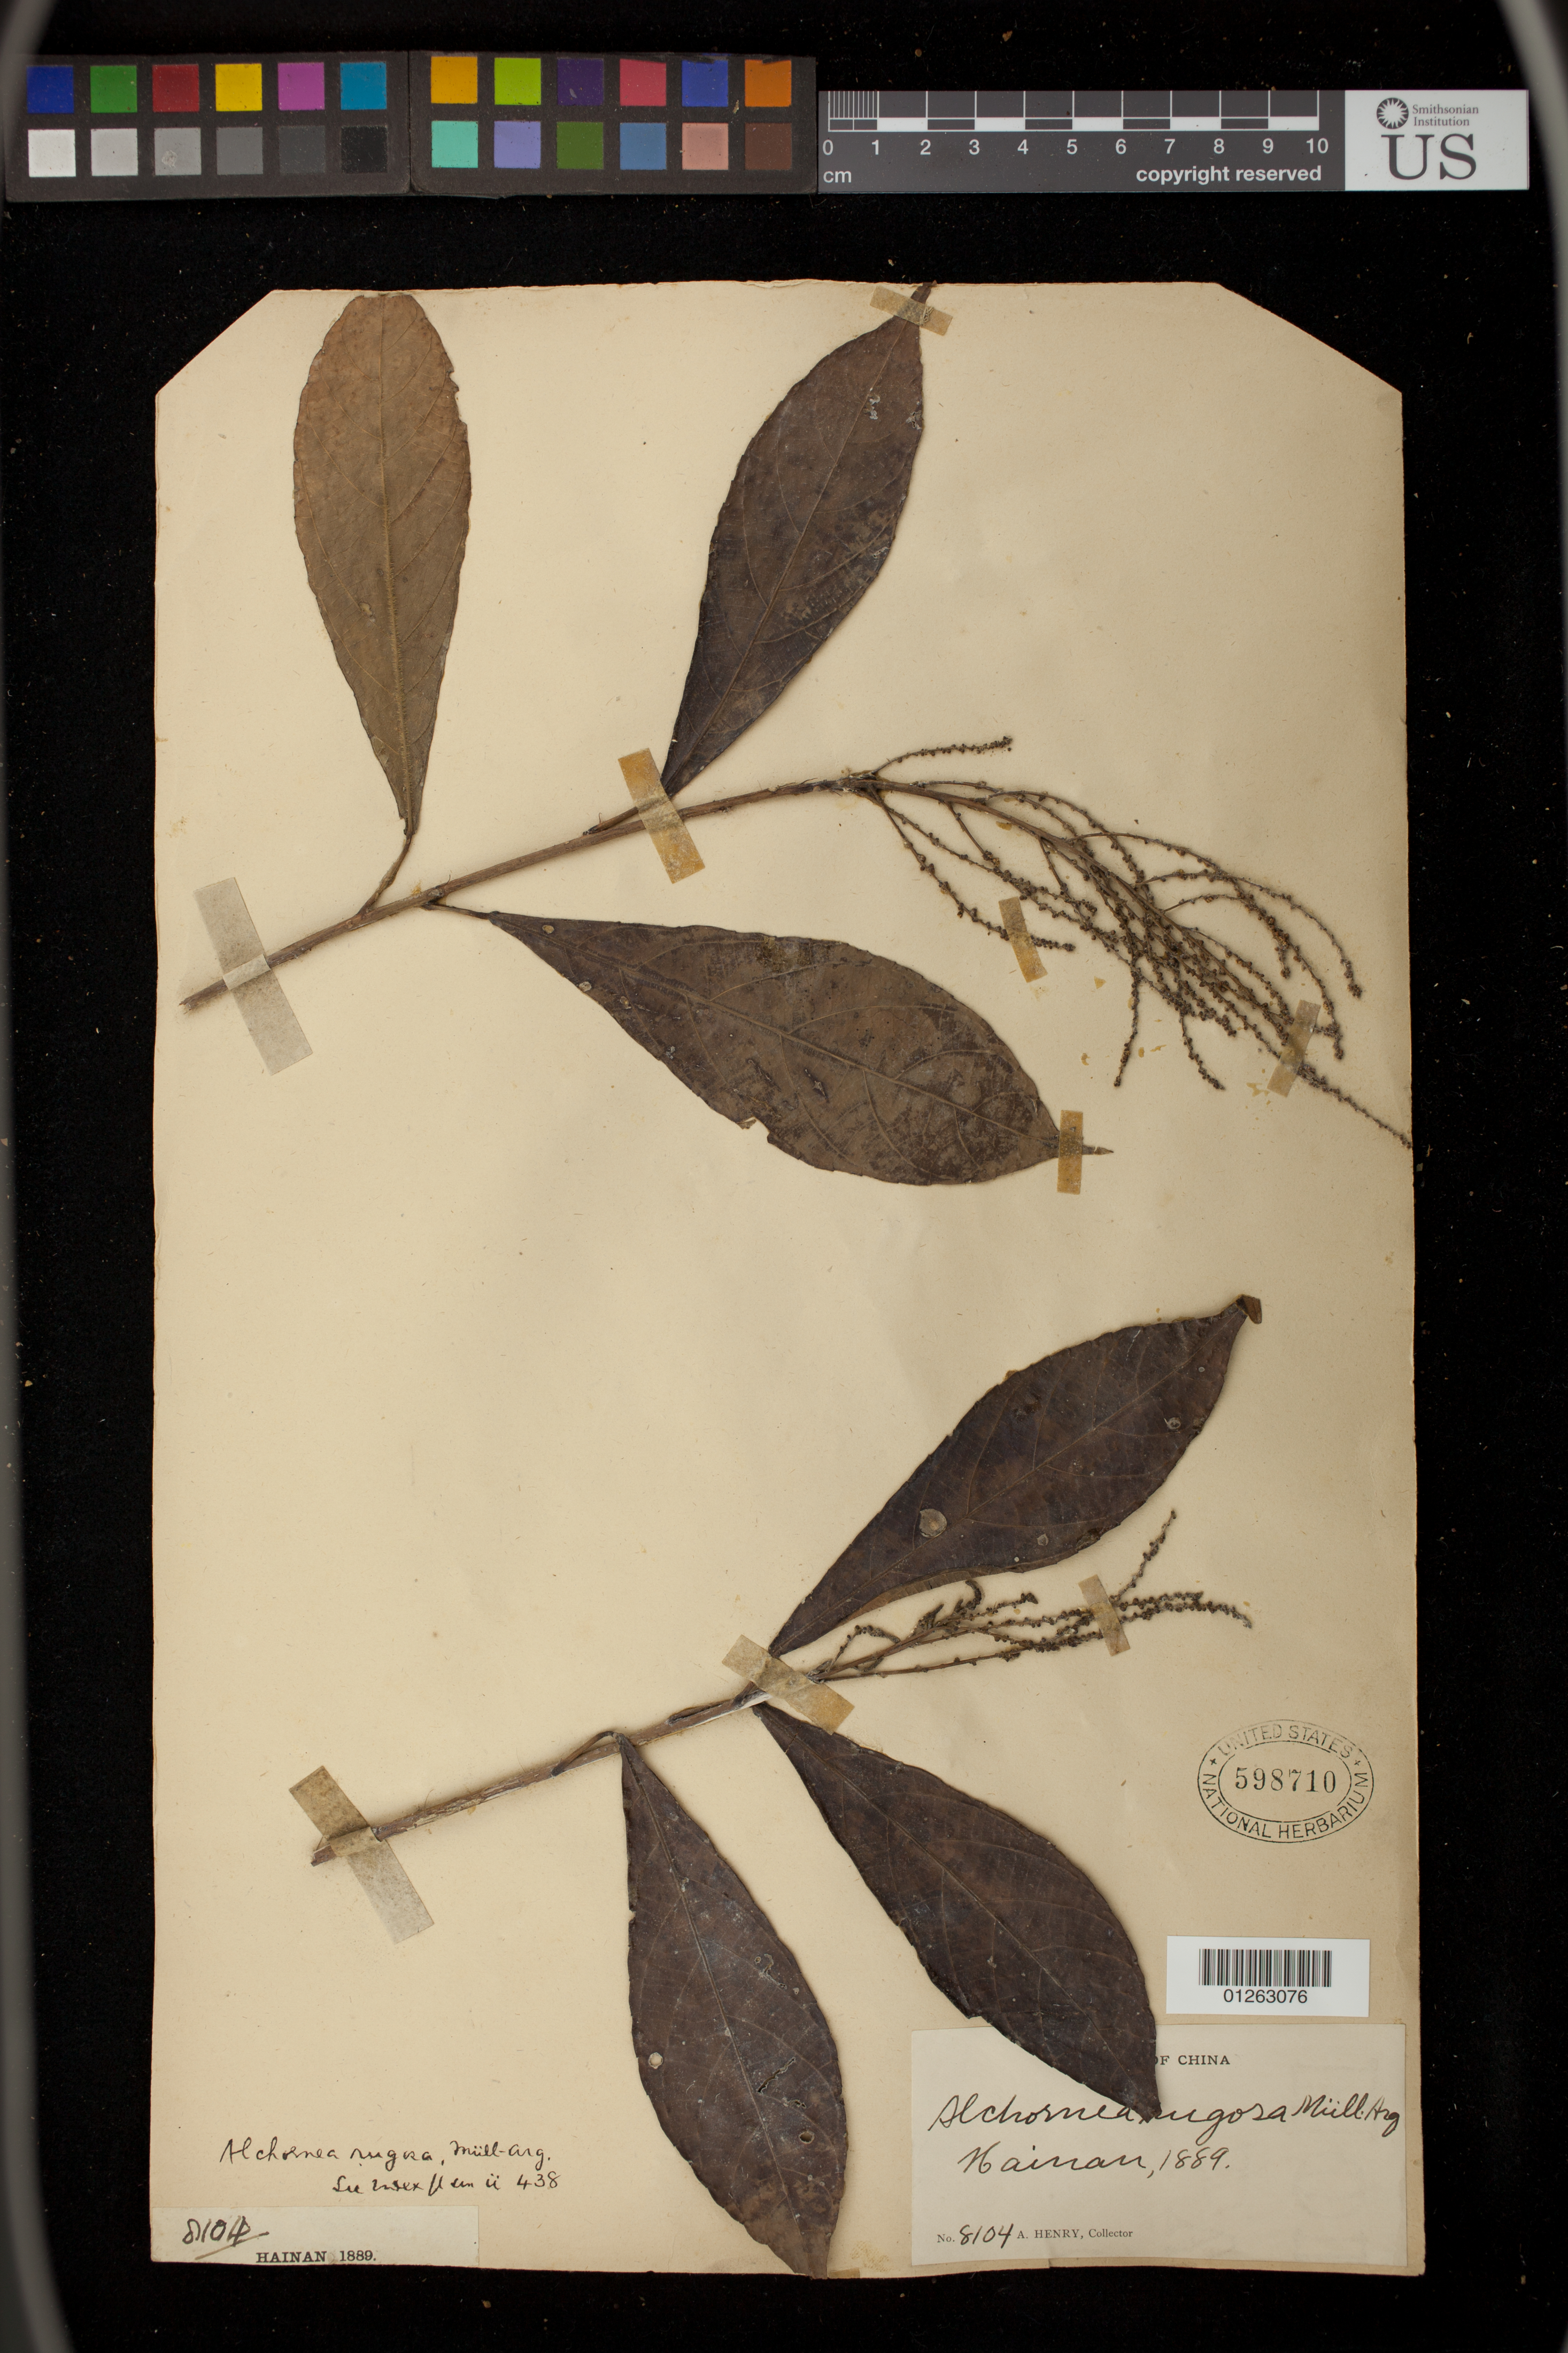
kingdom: Plantae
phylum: Tracheophyta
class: Magnoliopsida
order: Malpighiales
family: Euphorbiaceae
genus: Alchornea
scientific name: Alchornea rugosa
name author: (Lour.) Müll. Arg.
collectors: A. Henry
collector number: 8104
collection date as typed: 1889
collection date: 1889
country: China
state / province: Hainan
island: Hainan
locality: Hainan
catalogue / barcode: US 598710